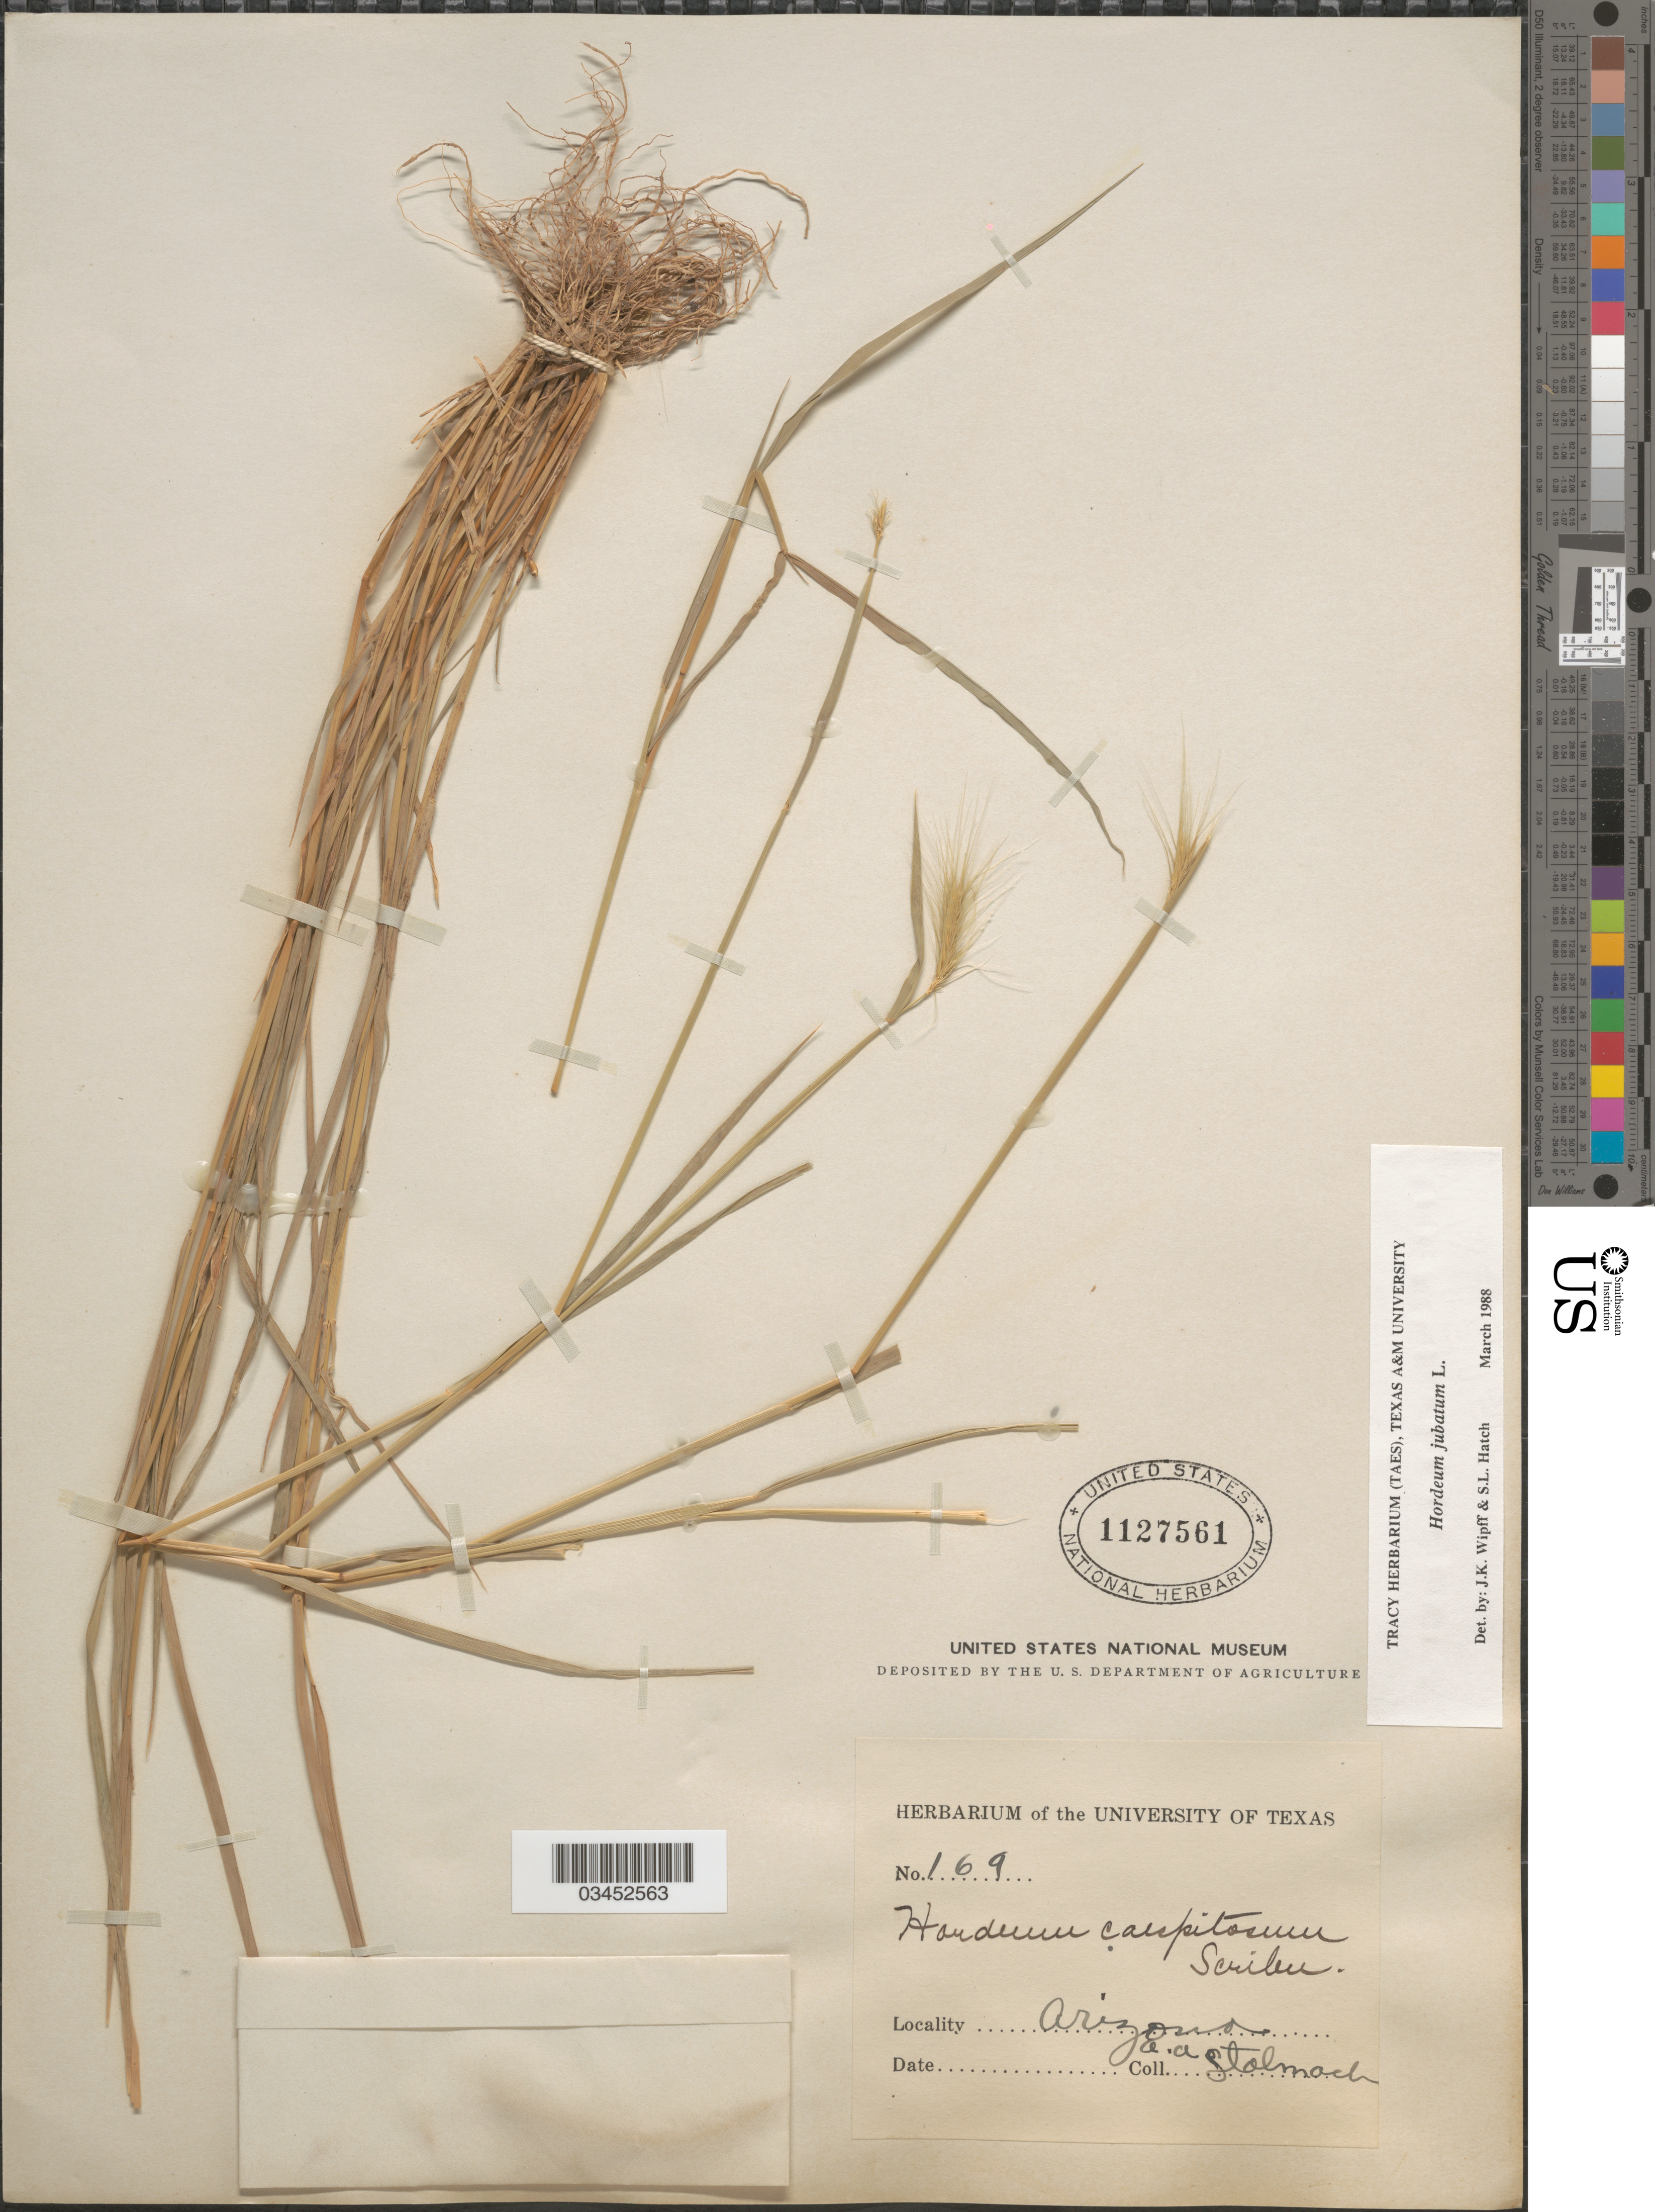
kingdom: Plantae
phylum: Tracheophyta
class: Liliopsida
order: Poales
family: Poaceae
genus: Hordeum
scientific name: Hordeum jubatum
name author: L.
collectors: A. Stalmach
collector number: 169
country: United States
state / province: Arizona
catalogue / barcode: US 1127561